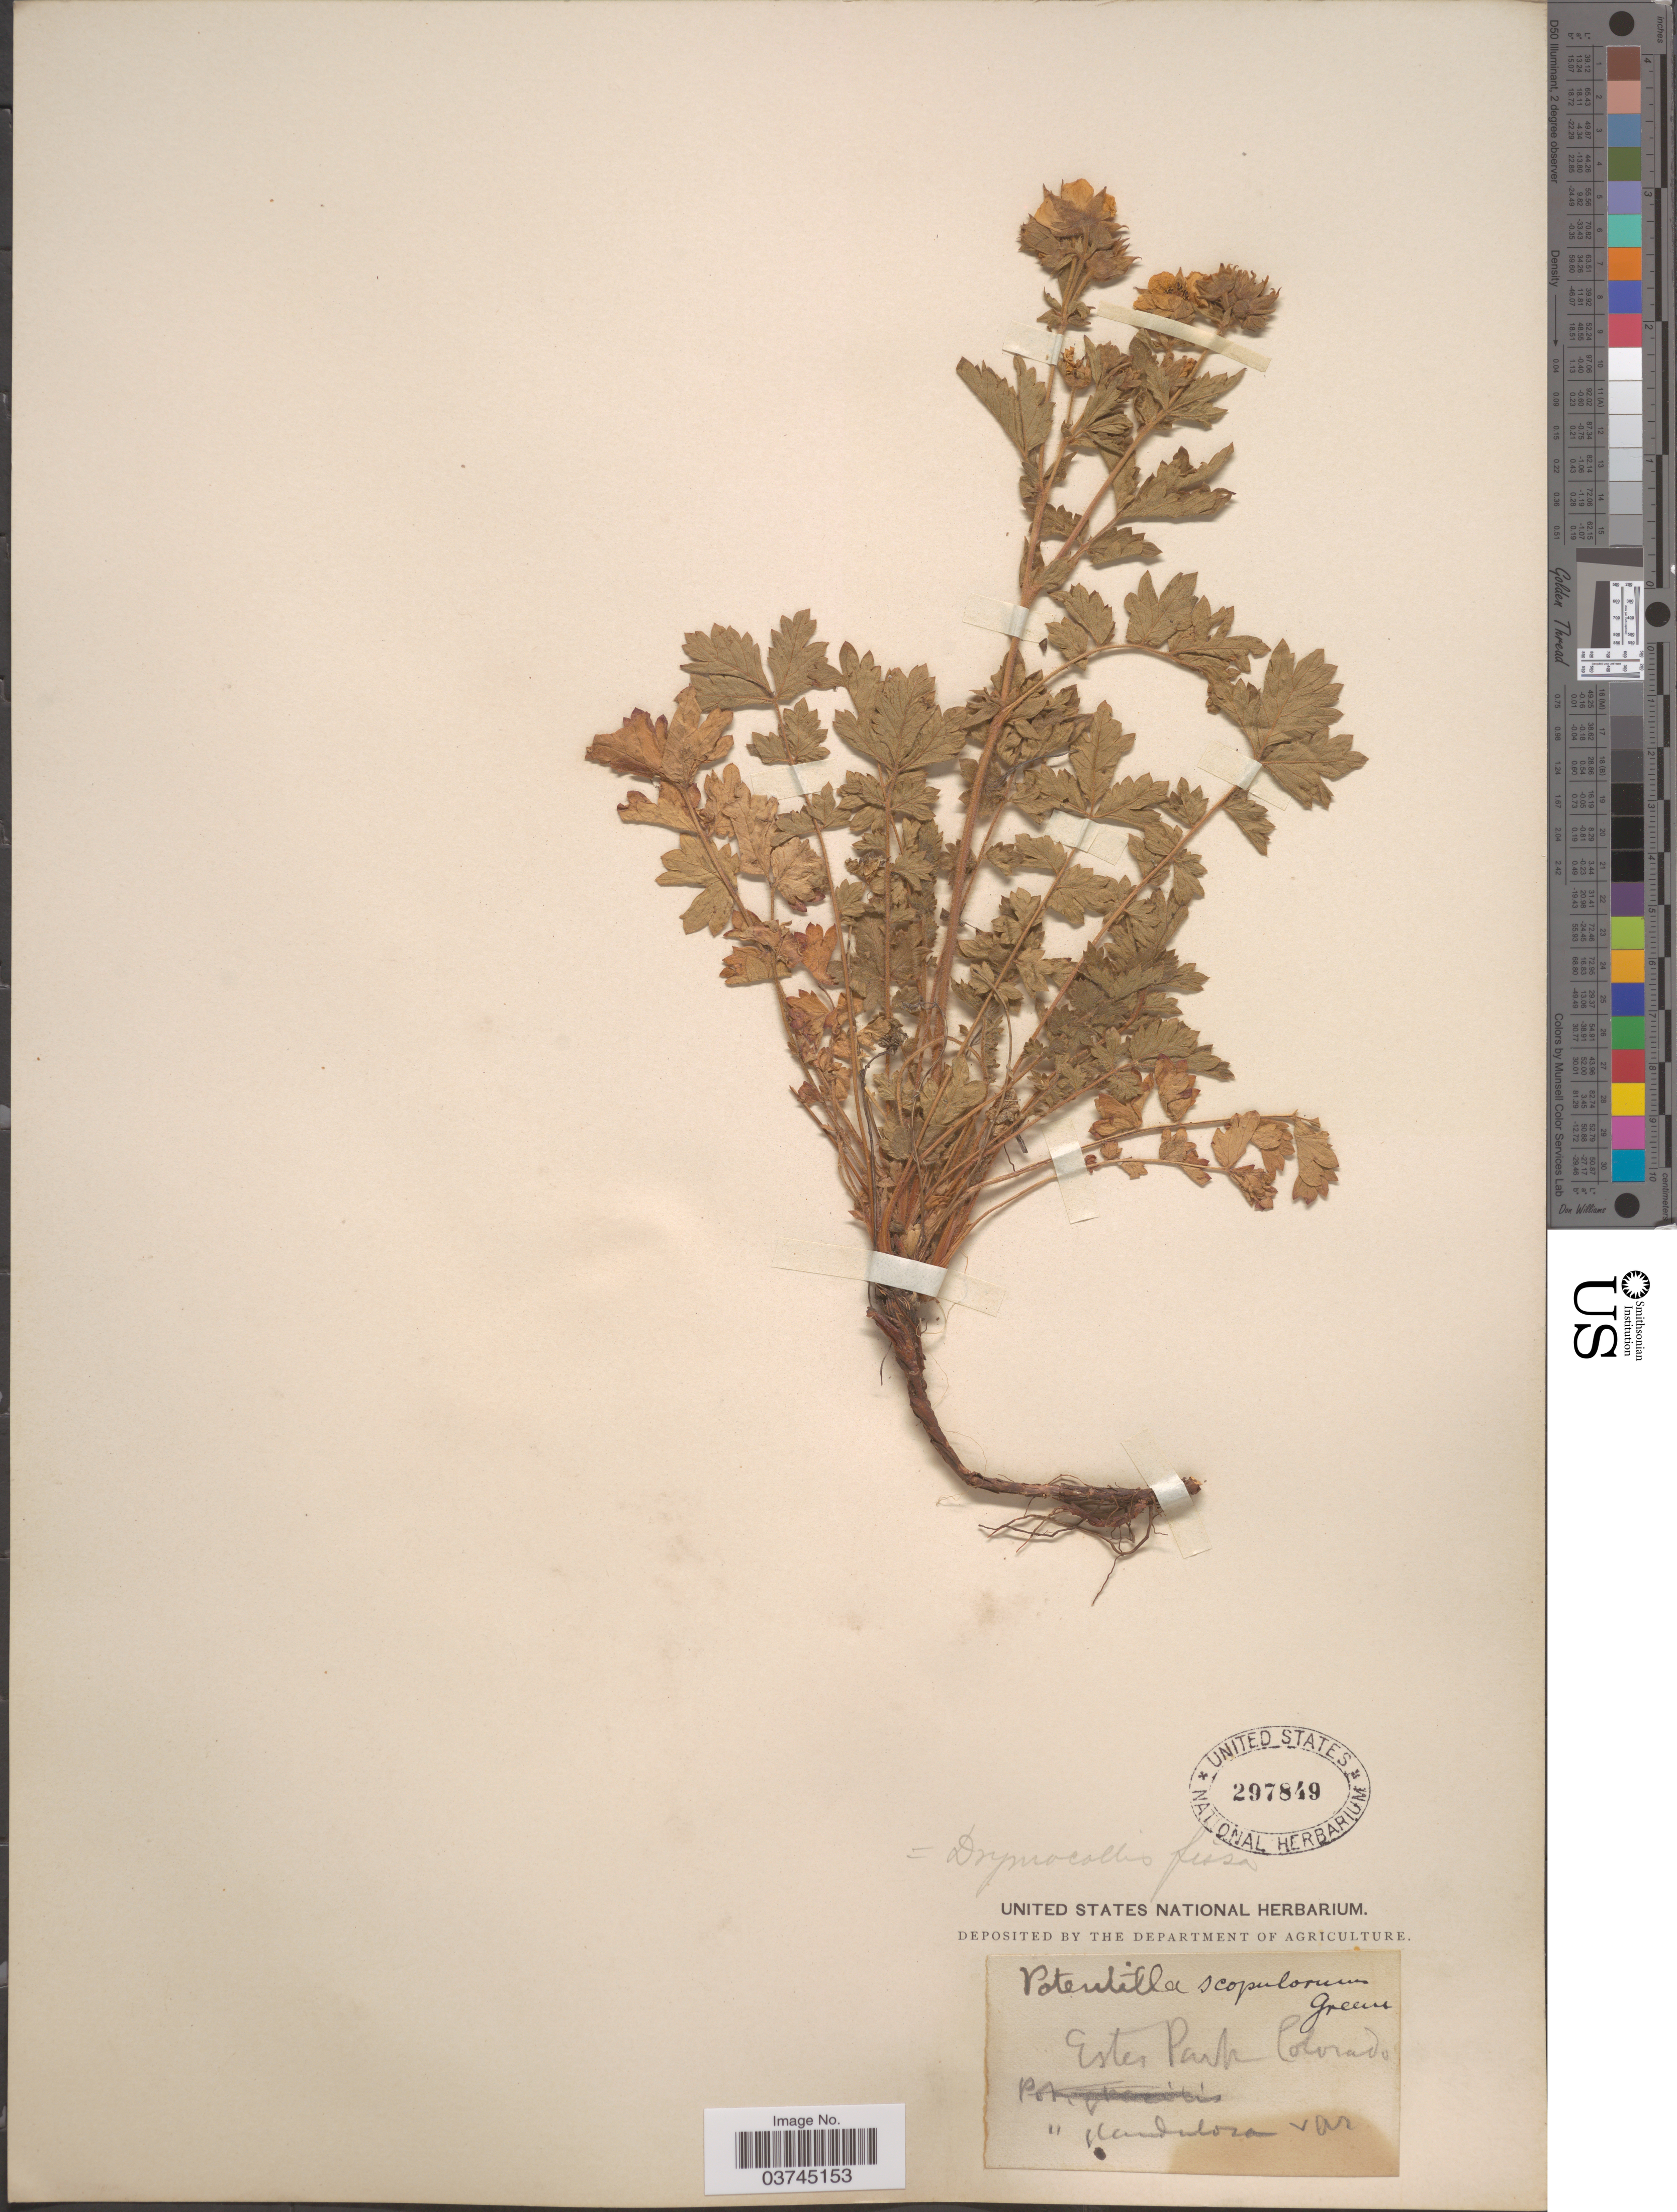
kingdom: Plantae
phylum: Tracheophyta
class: Magnoliopsida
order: Rosales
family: Rosaceae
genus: Drymocallis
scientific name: Drymocallis fissa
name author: (Nutt.) Rydb.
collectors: ex herb. United States National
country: United States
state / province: Colorado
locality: Estes Park.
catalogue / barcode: US 297849